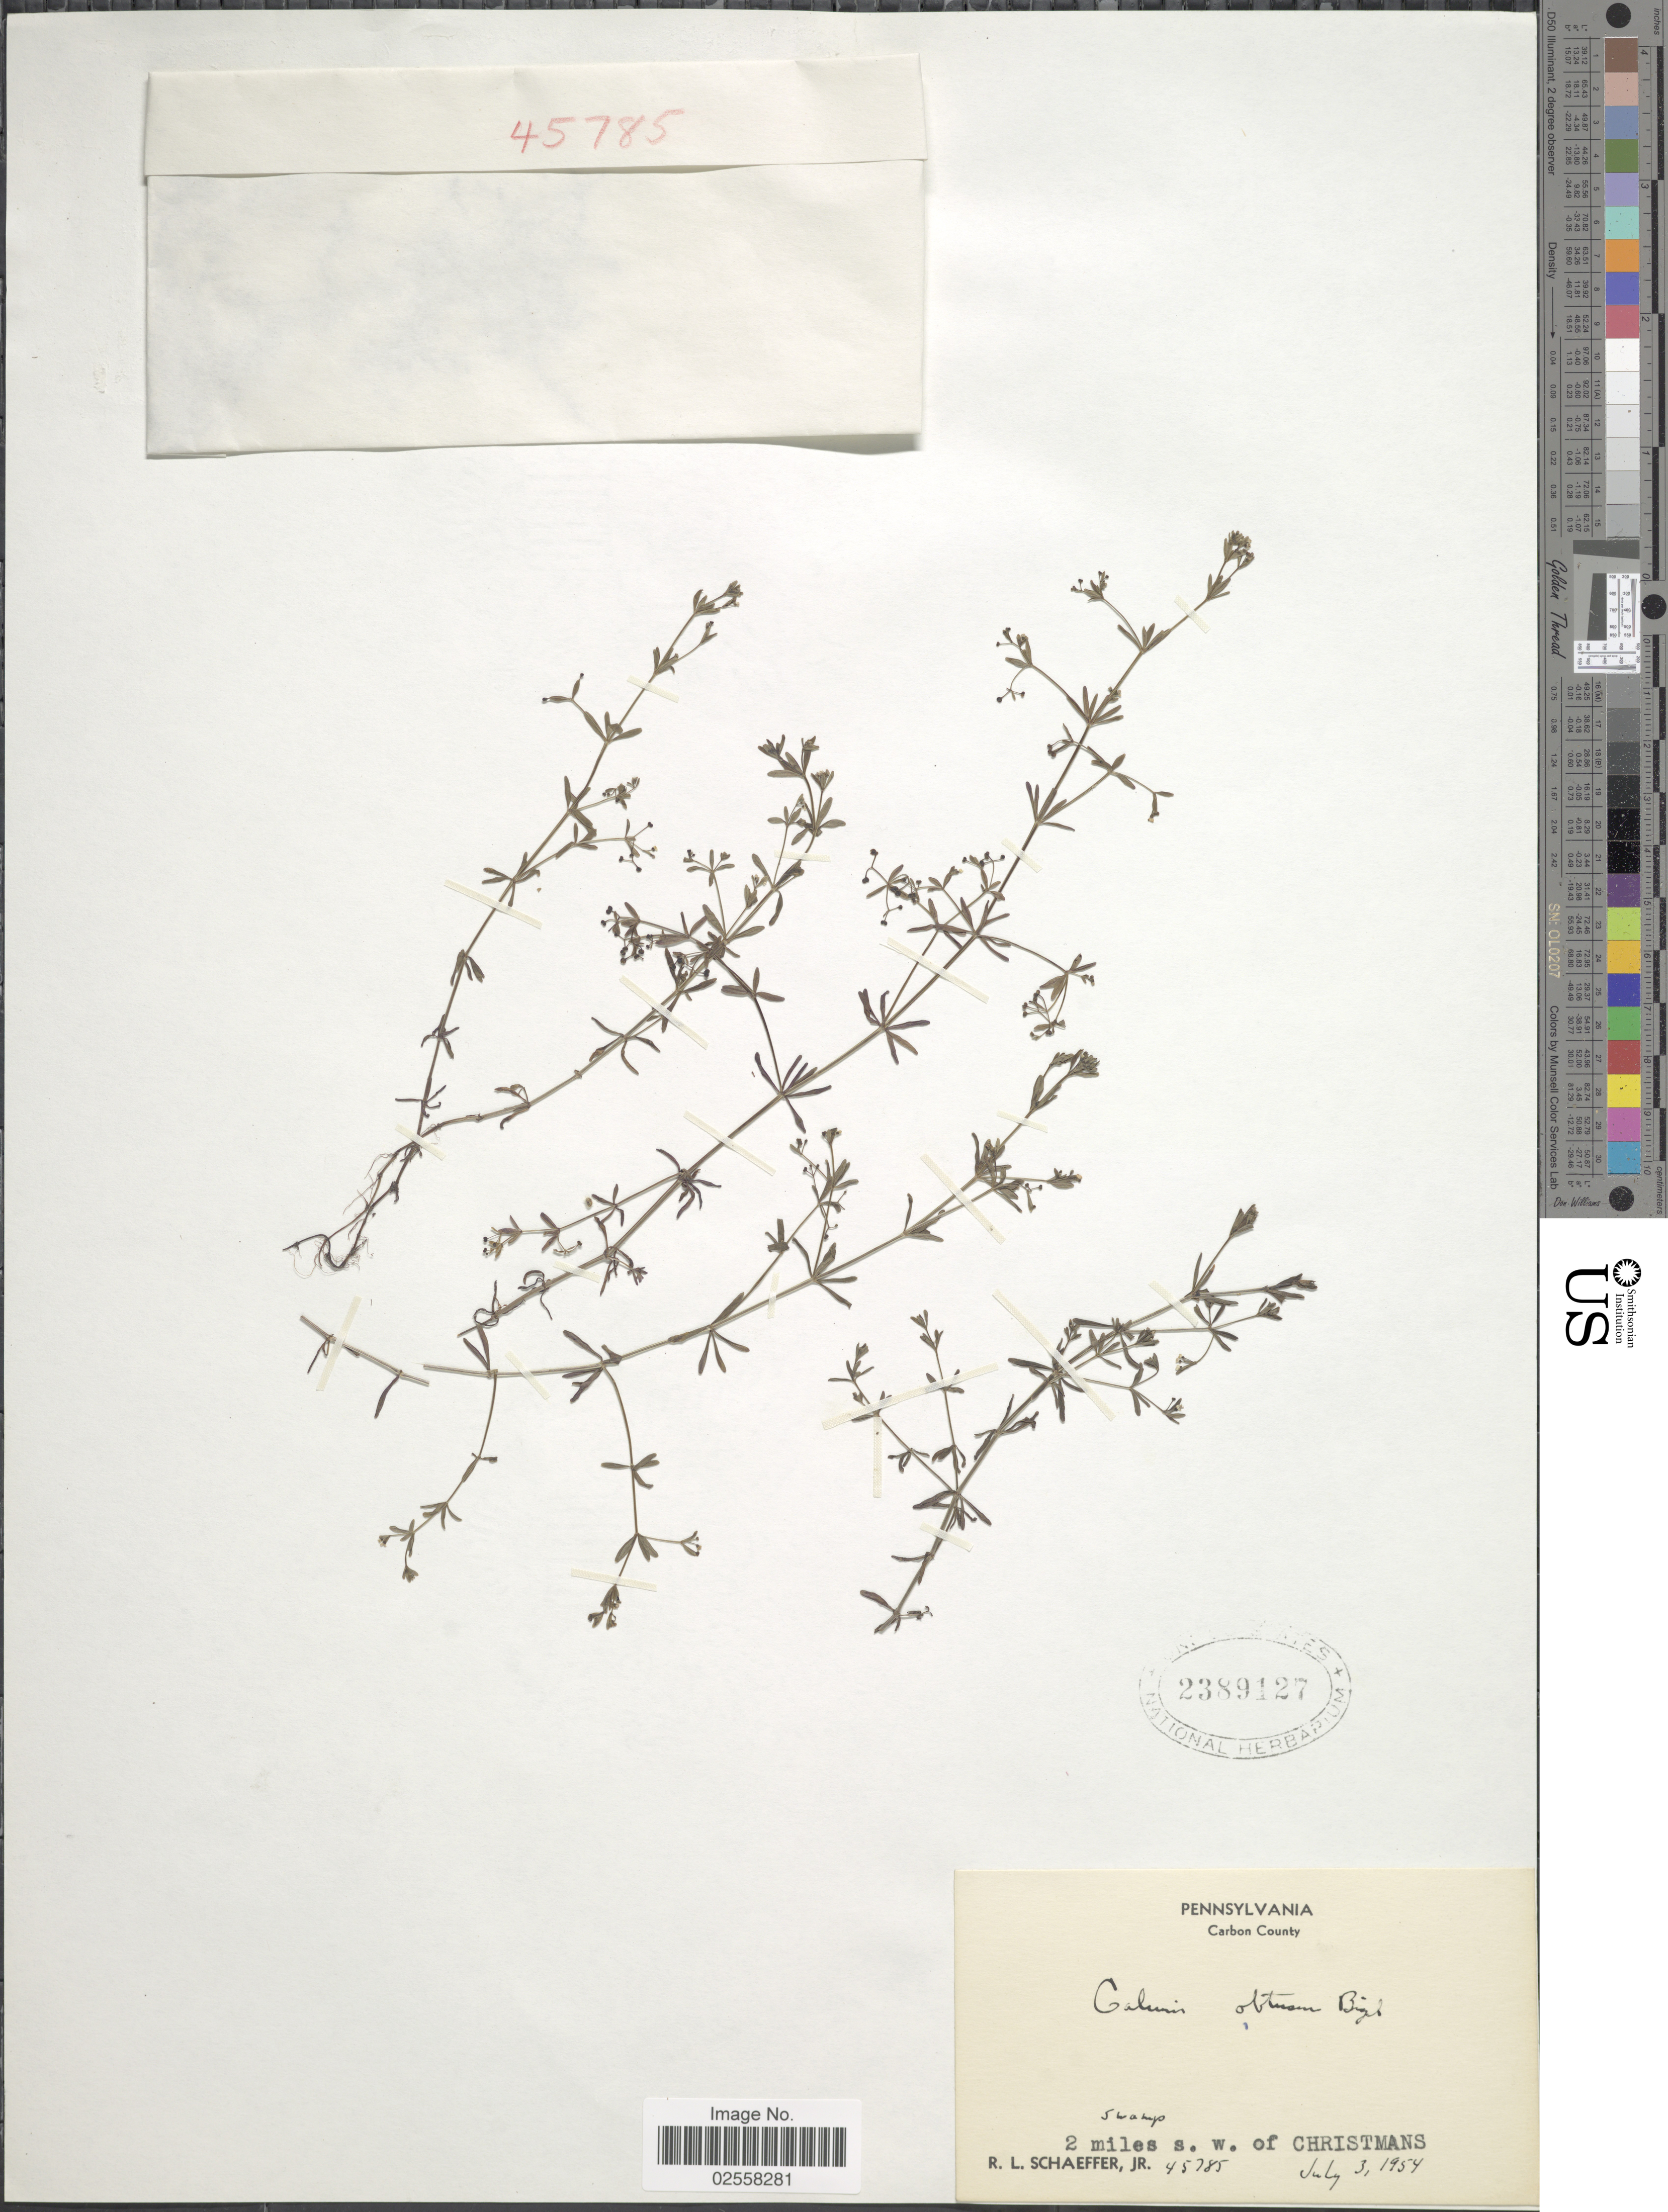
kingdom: Plantae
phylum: Tracheophyta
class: Magnoliopsida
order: Gentianales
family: Rubiaceae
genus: Galium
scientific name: Galium obtusum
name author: Bigelow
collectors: R. L. Schaeffer Jr.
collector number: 45785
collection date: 1954-07-03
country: United States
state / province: Pennsylvania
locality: Carbon County, 2 miles s.w. of Christmans.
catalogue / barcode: US 2389127